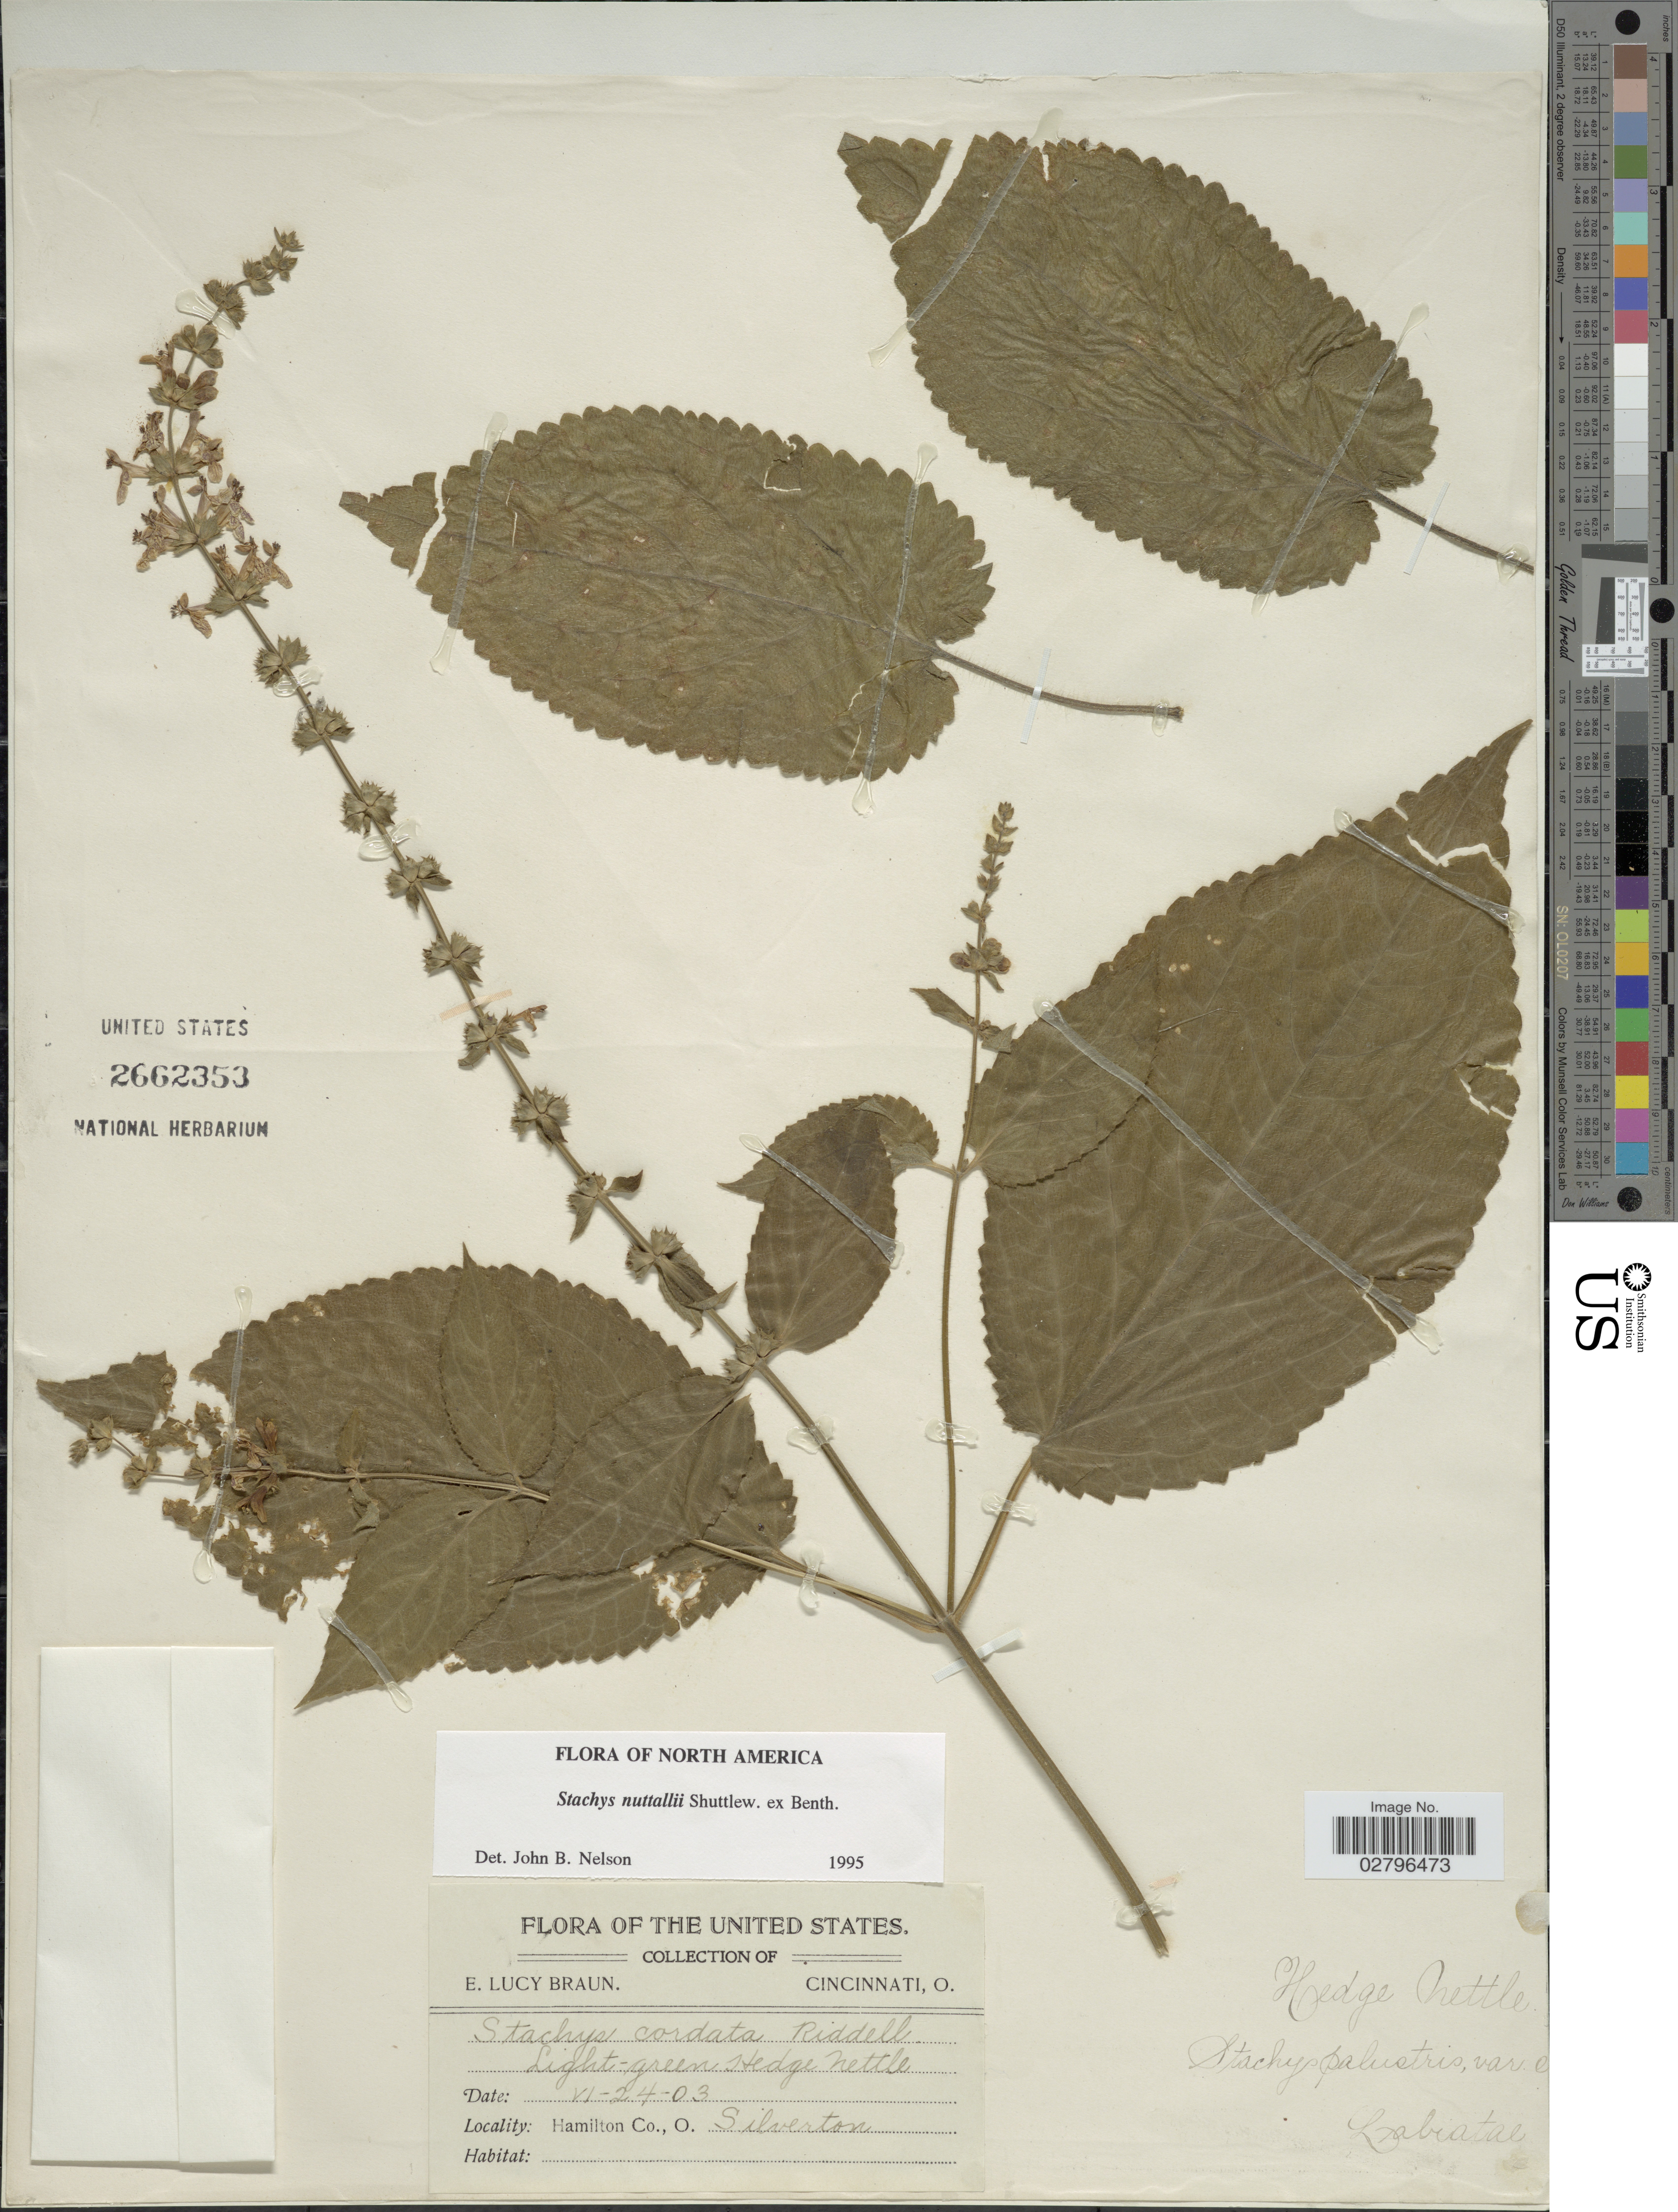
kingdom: Plantae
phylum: Tracheophyta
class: Magnoliopsida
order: Lamiales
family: Lamiaceae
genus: Stachys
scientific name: Stachys nuttallii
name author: Shuttlew. ex Benth.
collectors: E. L. Braun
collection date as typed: Transcribed d/m/y: 24/6/3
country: United States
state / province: Ohio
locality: Hamilton Co., Silverton.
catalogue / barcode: US 2662353